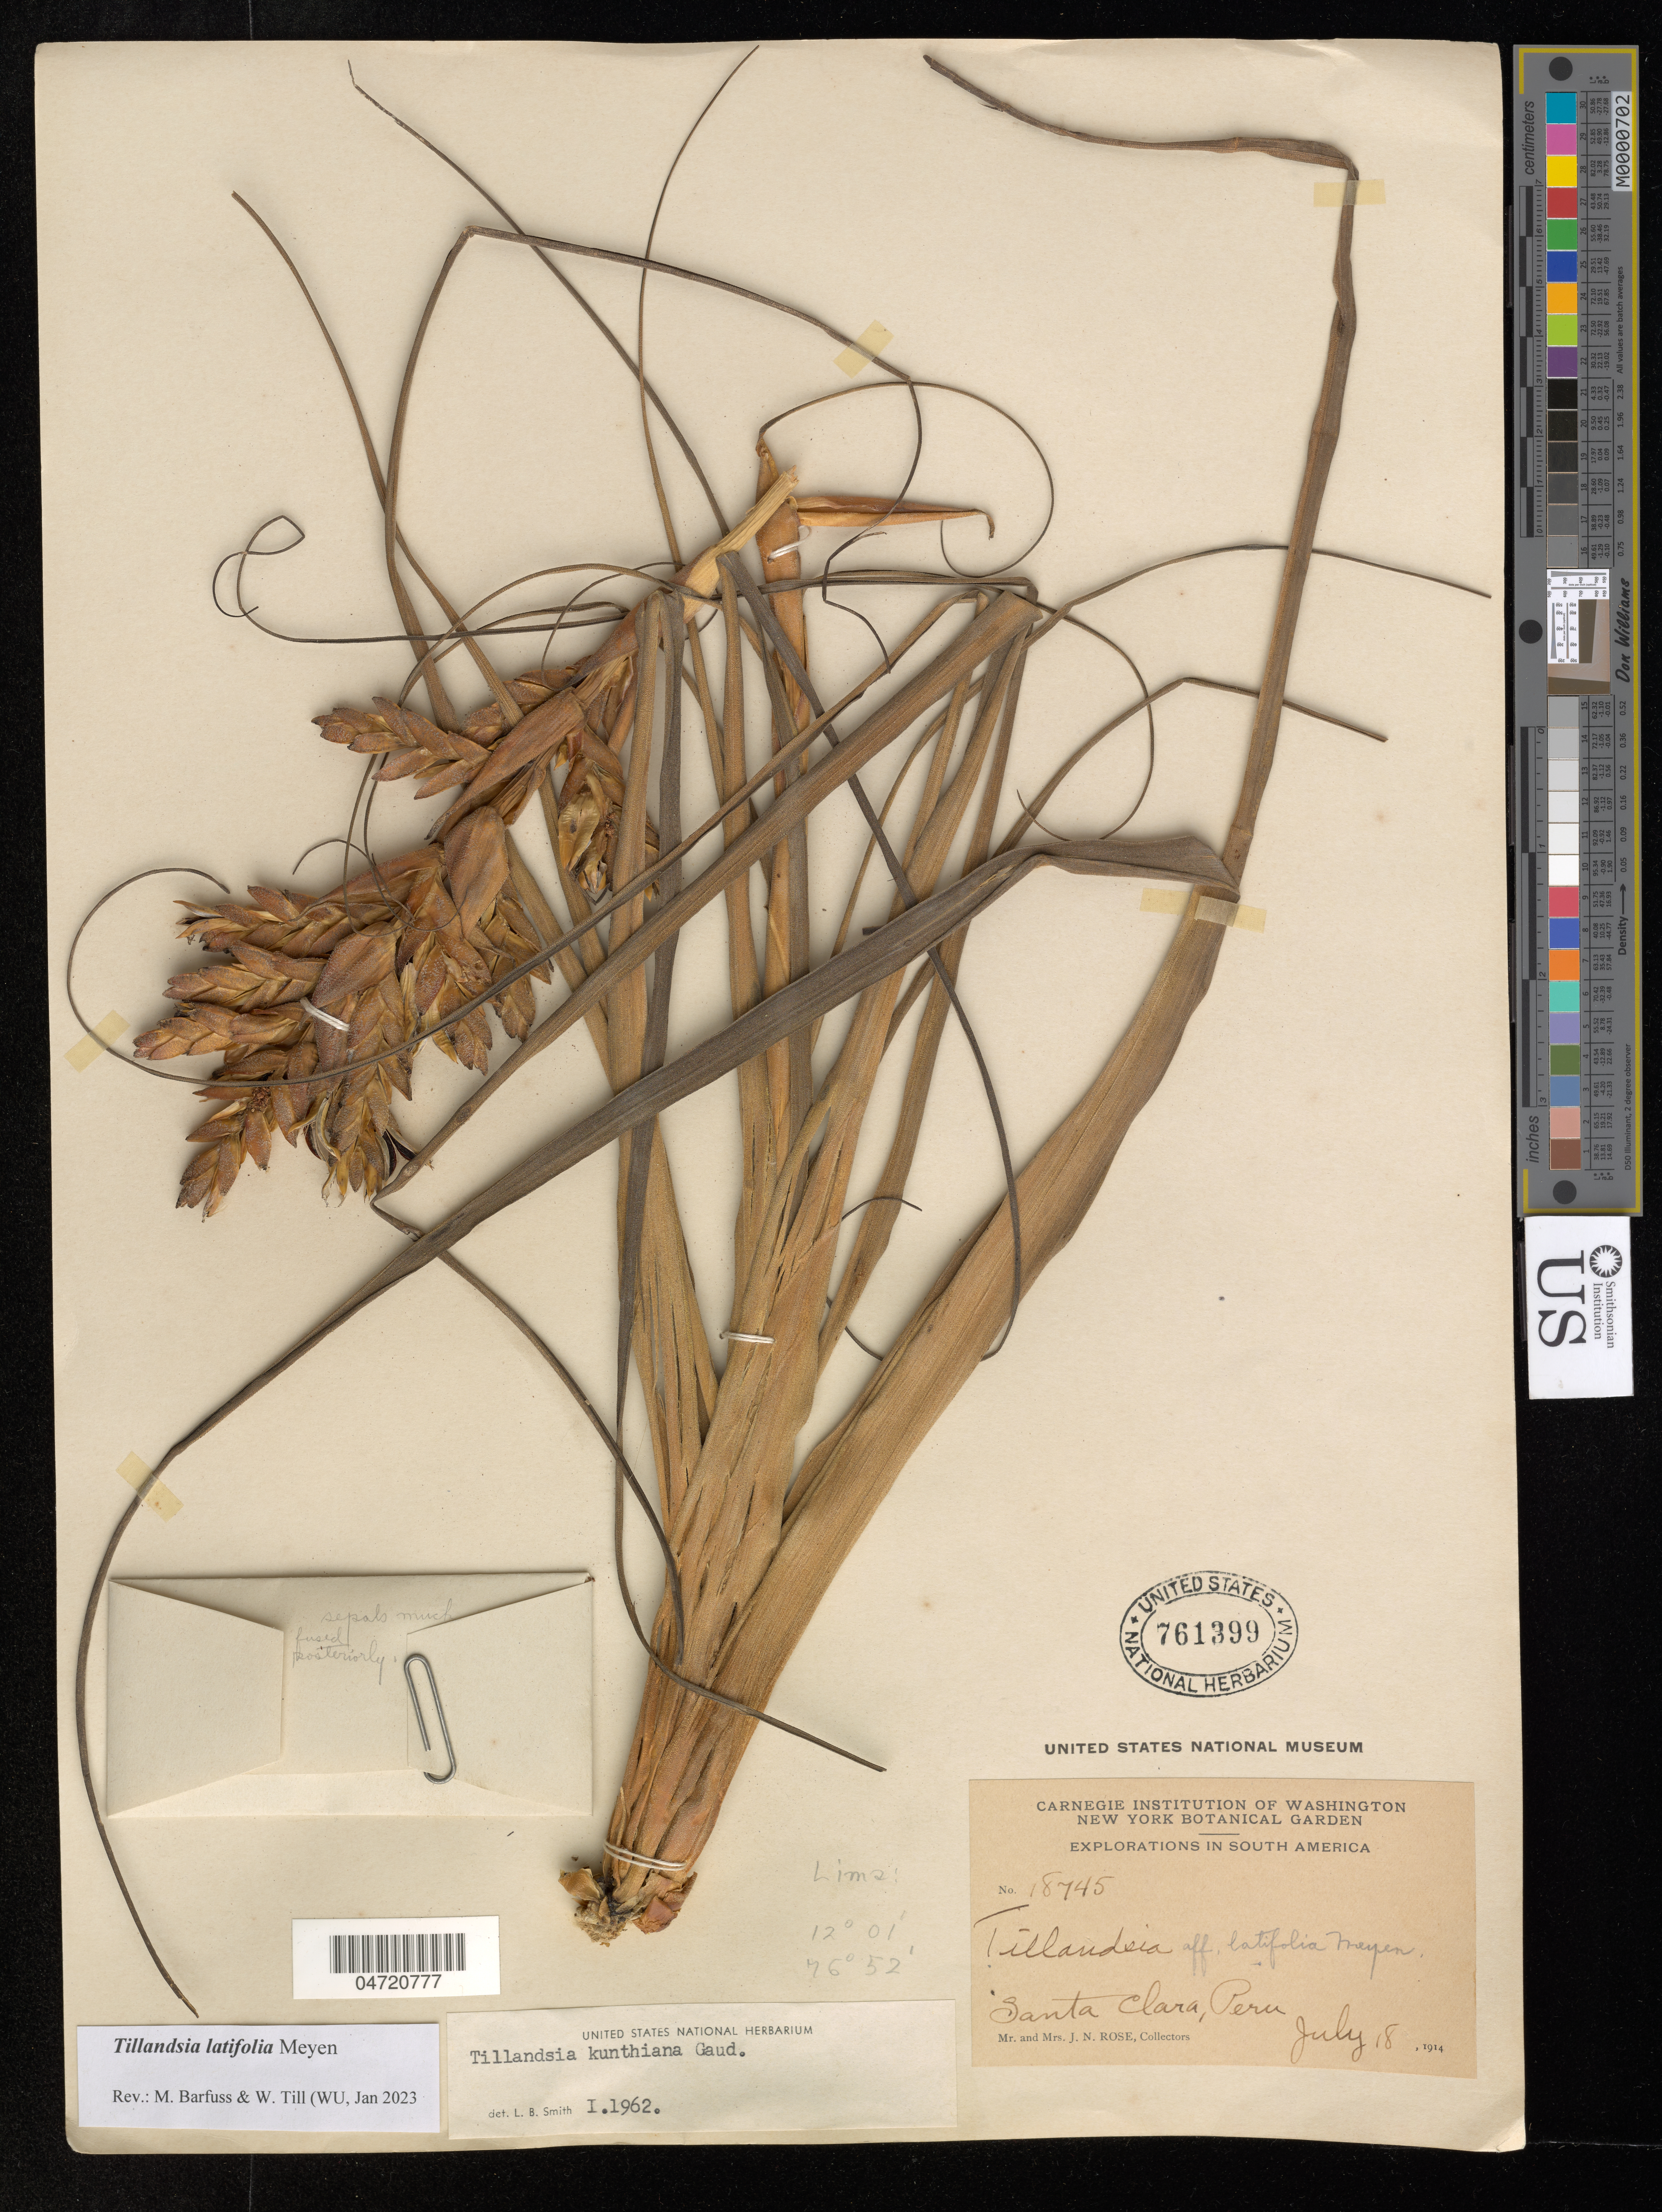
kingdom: Plantae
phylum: Tracheophyta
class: Liliopsida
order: Poales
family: Bromeliaceae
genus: Tillandsia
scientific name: Tillandsia latifolia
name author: Meyen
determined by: Barfuss, Michael H.; Till, W.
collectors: J. N. Rose & J. S. Rose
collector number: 18745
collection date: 1914-07-18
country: Peru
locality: Santa Clara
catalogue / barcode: US 761399